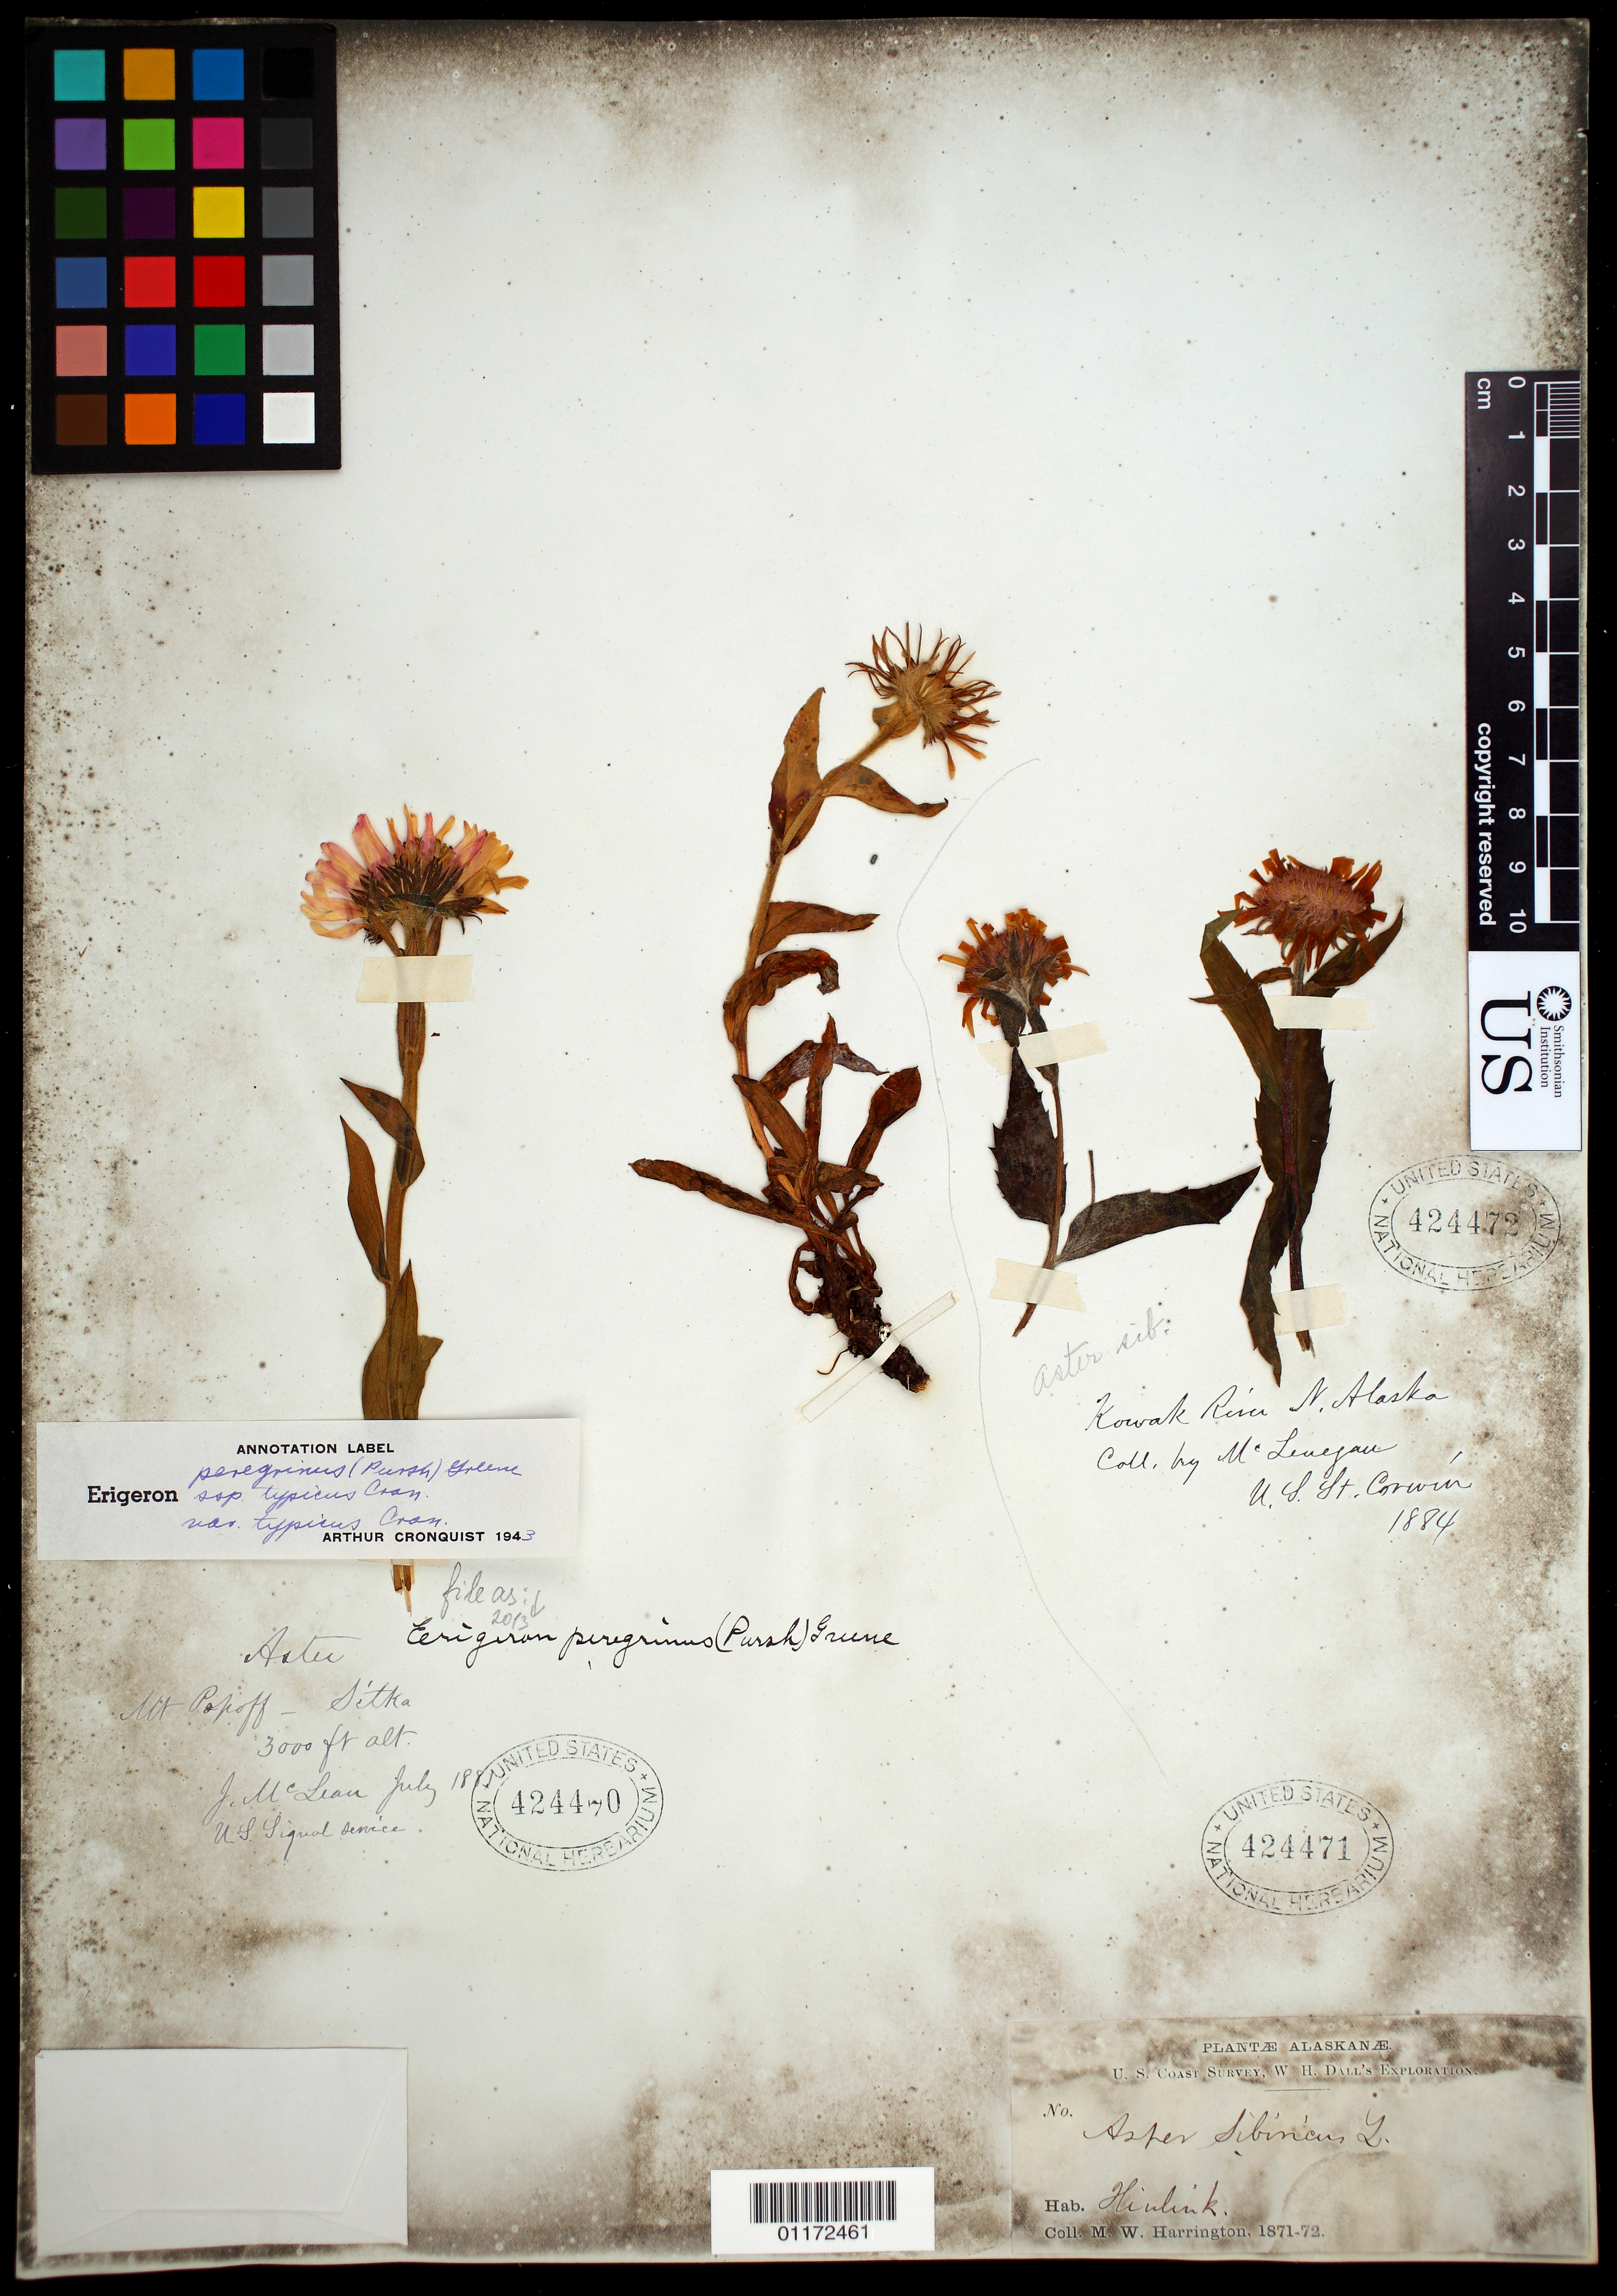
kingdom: Plantae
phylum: Tracheophyta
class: Magnoliopsida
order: Asterales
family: Asteraceae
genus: Erigeron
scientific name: Erigeron peregrinus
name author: (Banks ex Pursh) Greene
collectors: McLenegan & Corwin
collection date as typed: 1884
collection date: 1884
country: United States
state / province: Alaska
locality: Kowak River, N. Alaska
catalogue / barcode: US 424472-2